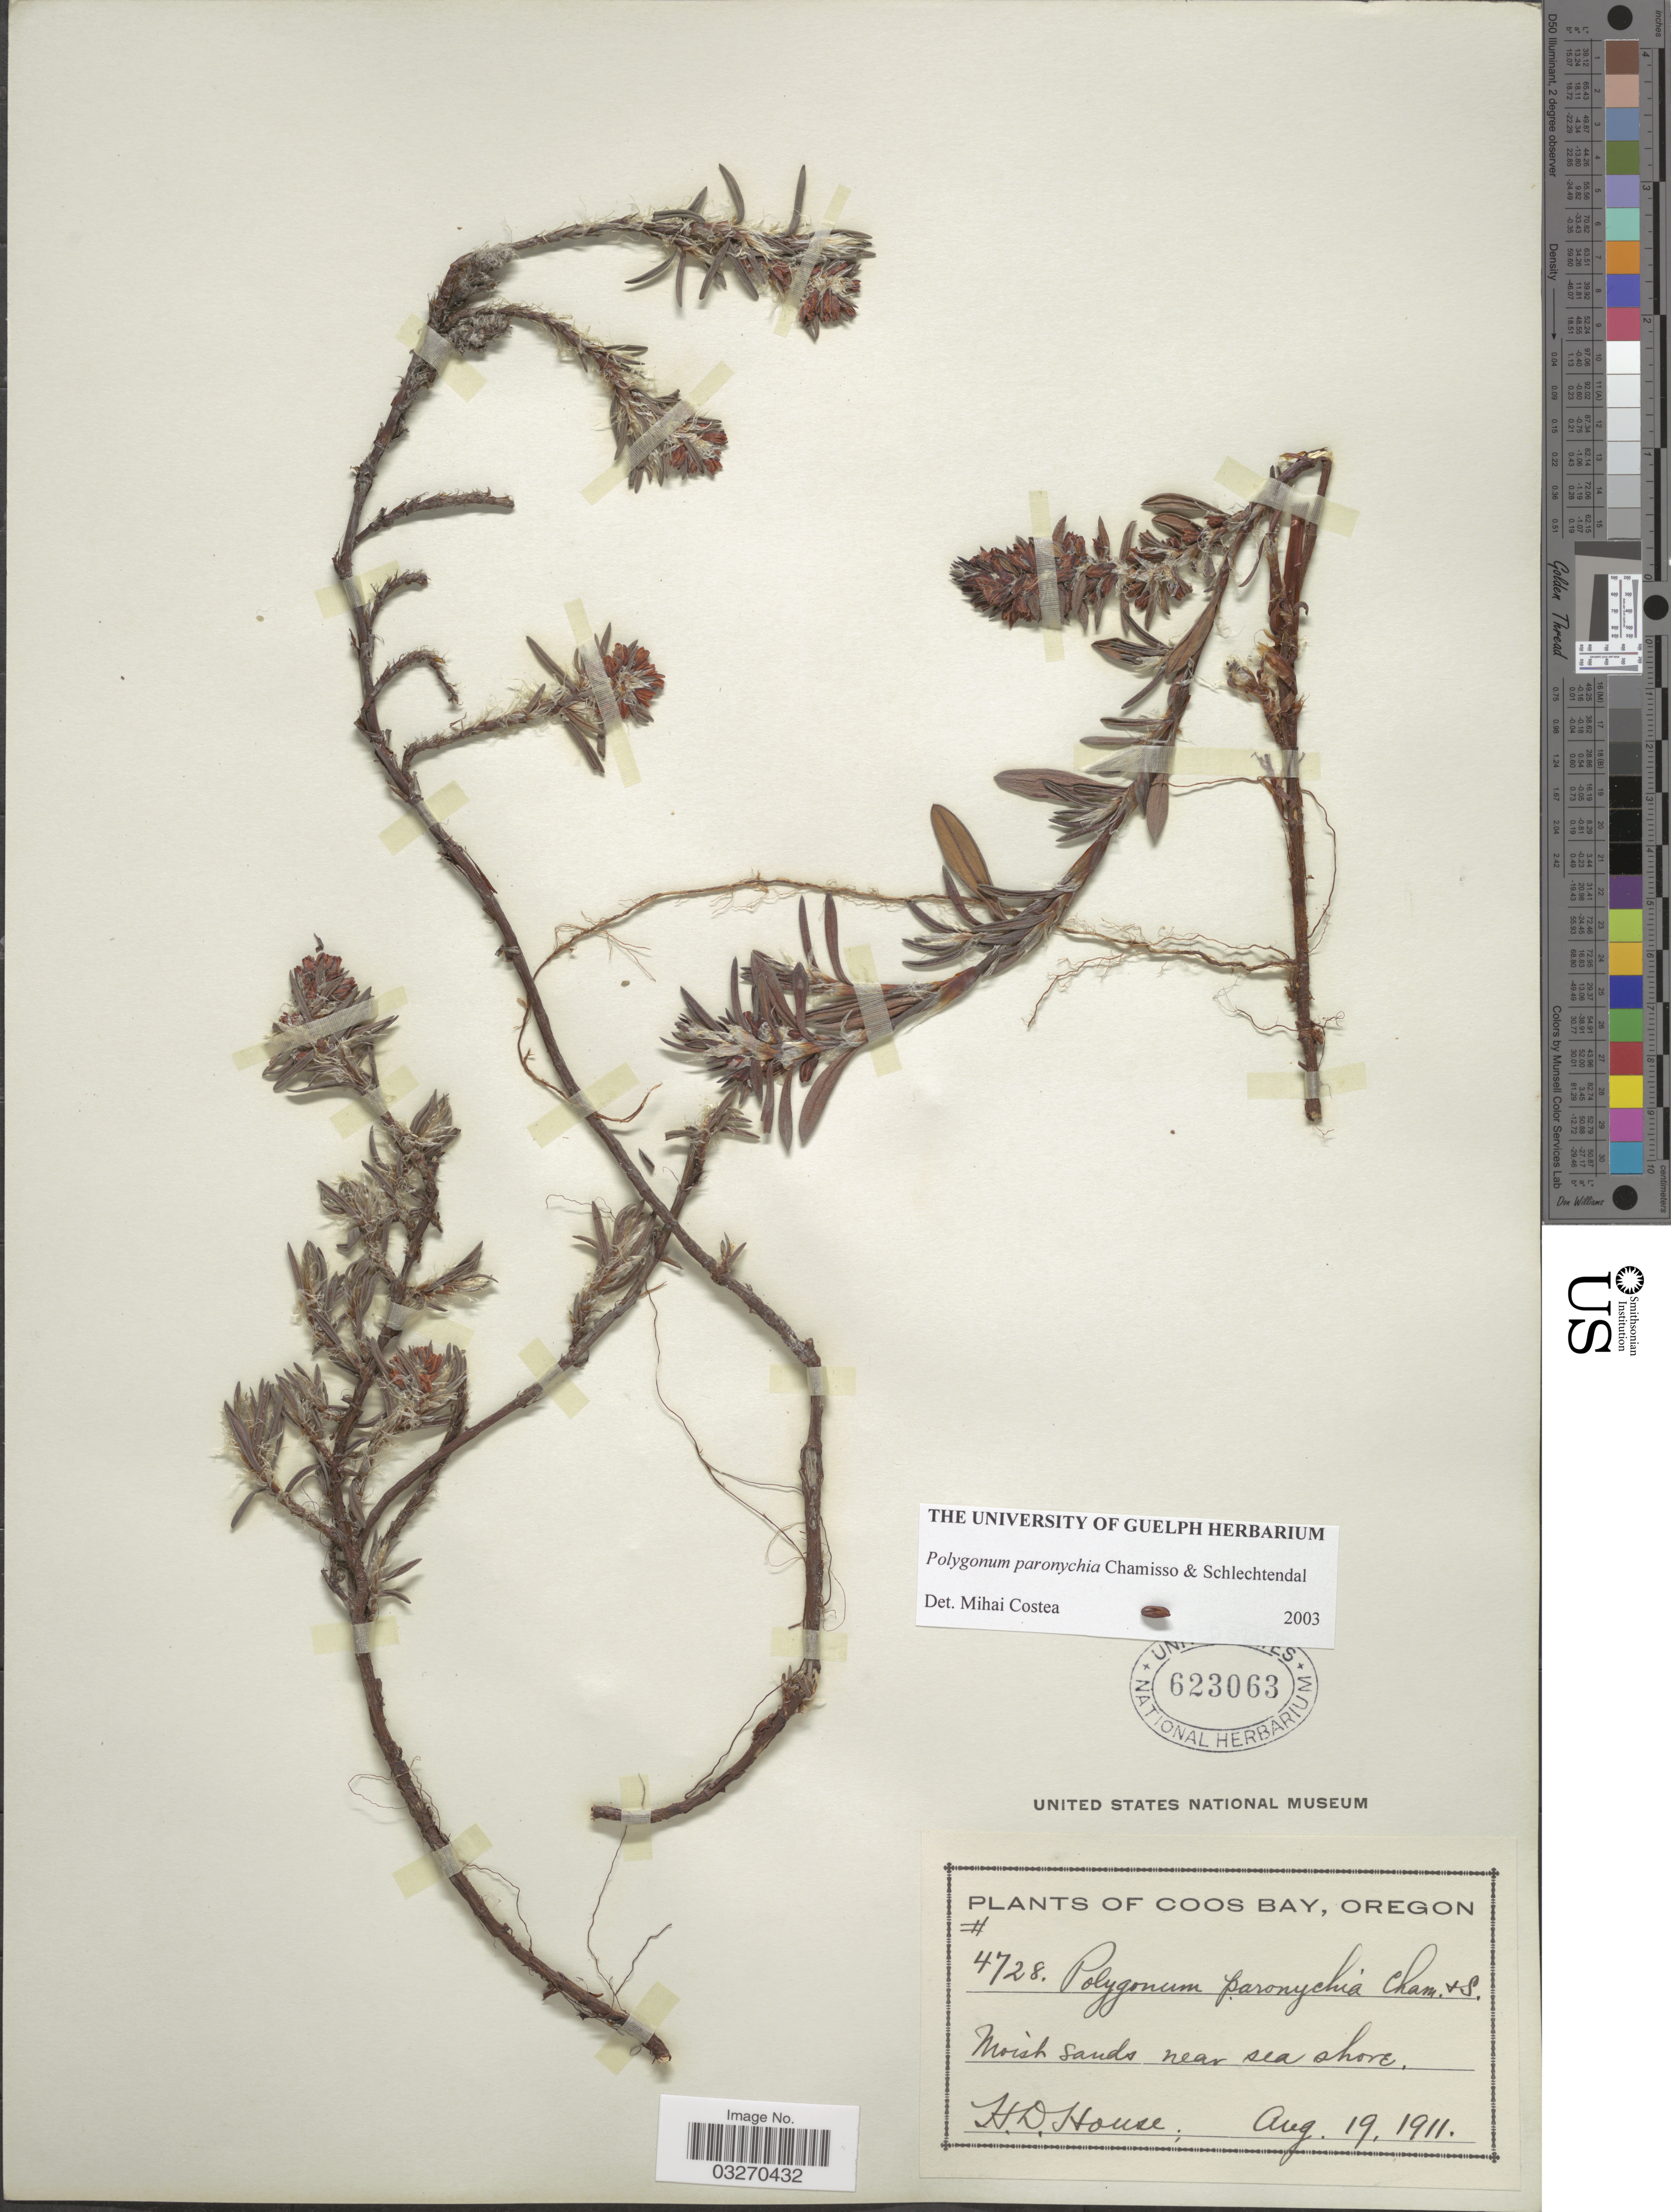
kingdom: Plantae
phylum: Tracheophyta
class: Magnoliopsida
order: Caryophyllales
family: Polygonaceae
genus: Polygonum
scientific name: Polygonum paronychia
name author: Cham. & Schltdl.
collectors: H. D. House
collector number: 4728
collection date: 1911-08-19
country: United States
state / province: Oregon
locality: Coos bay. Moist sands near sea shore.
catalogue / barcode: US 623063